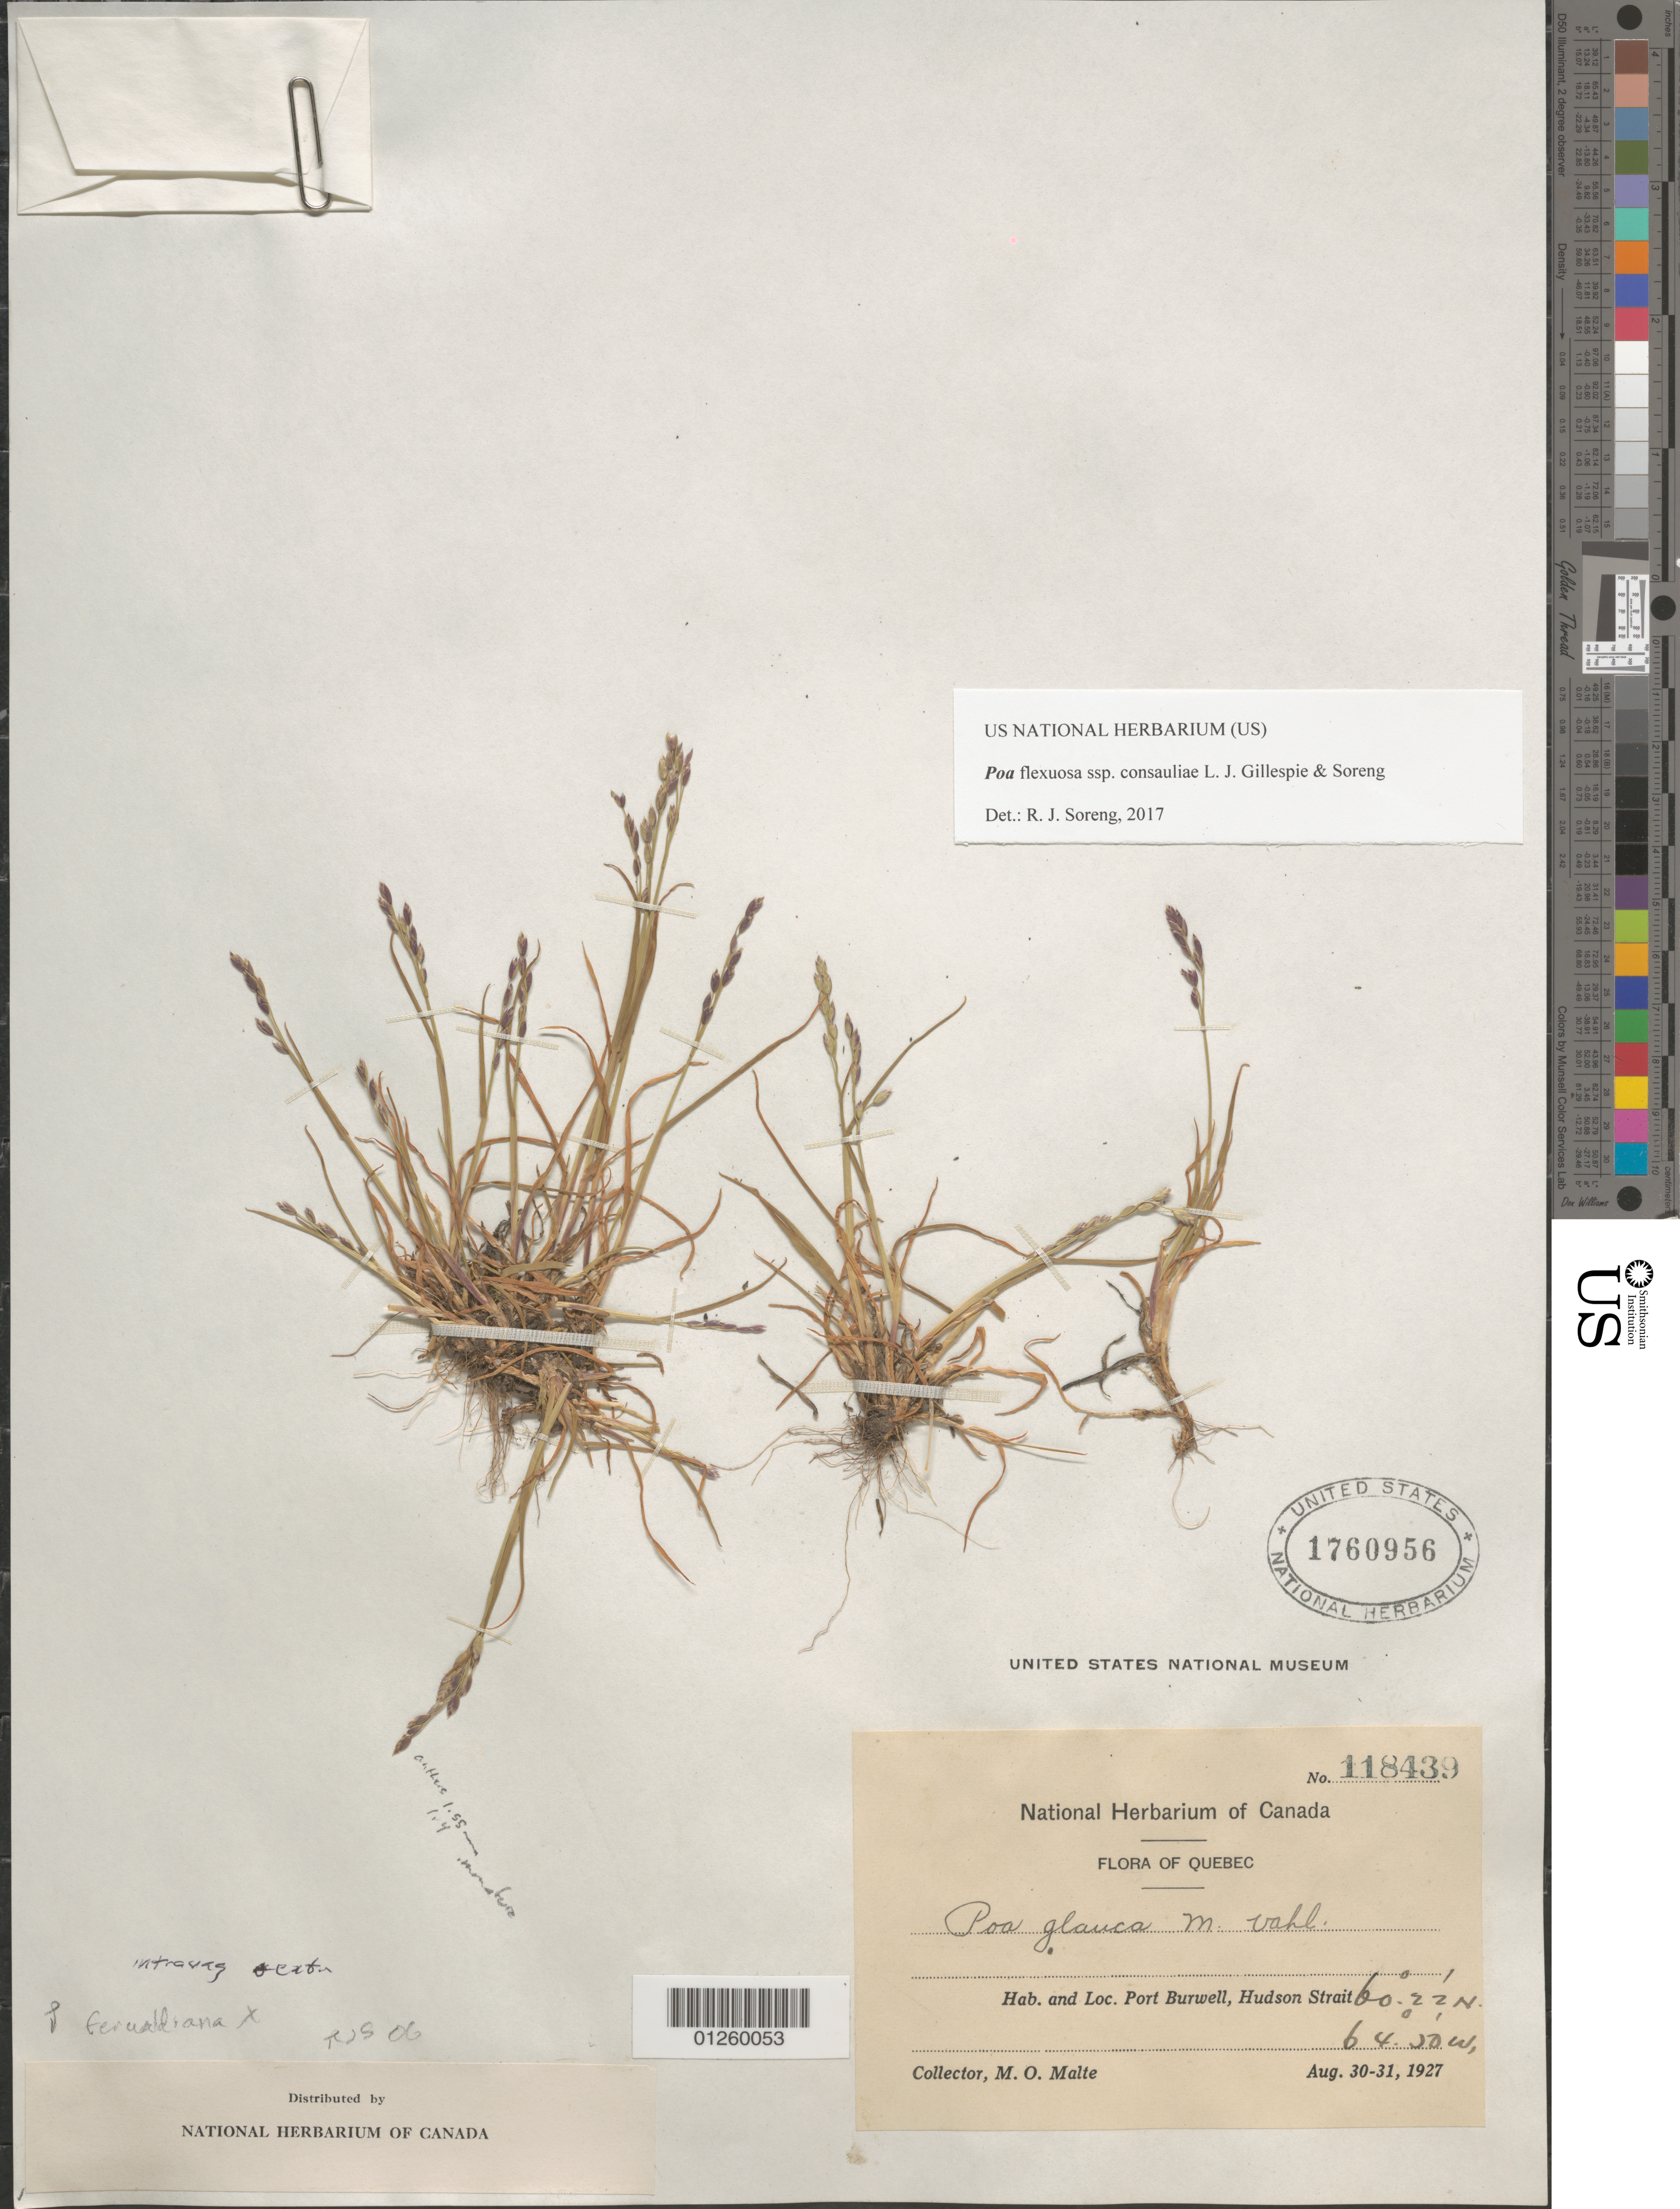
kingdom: Plantae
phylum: Tracheophyta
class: Liliopsida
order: Poales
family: Poaceae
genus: Poa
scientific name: Poa flexuosa Sm. subsp. consauliae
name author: L.J. Gillespie & Soreng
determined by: Soreng, Robert J., Research Associate (BOT), Smithsonian Institution - National Museum of Natural History (UNITED STATES)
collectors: M. O. Malte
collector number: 118439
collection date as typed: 1927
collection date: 1927-08-30/1927-08-31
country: Canada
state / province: Nunavut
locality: Quebec, Hudson Strait, Port Burwell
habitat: Arctic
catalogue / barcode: US 1760956